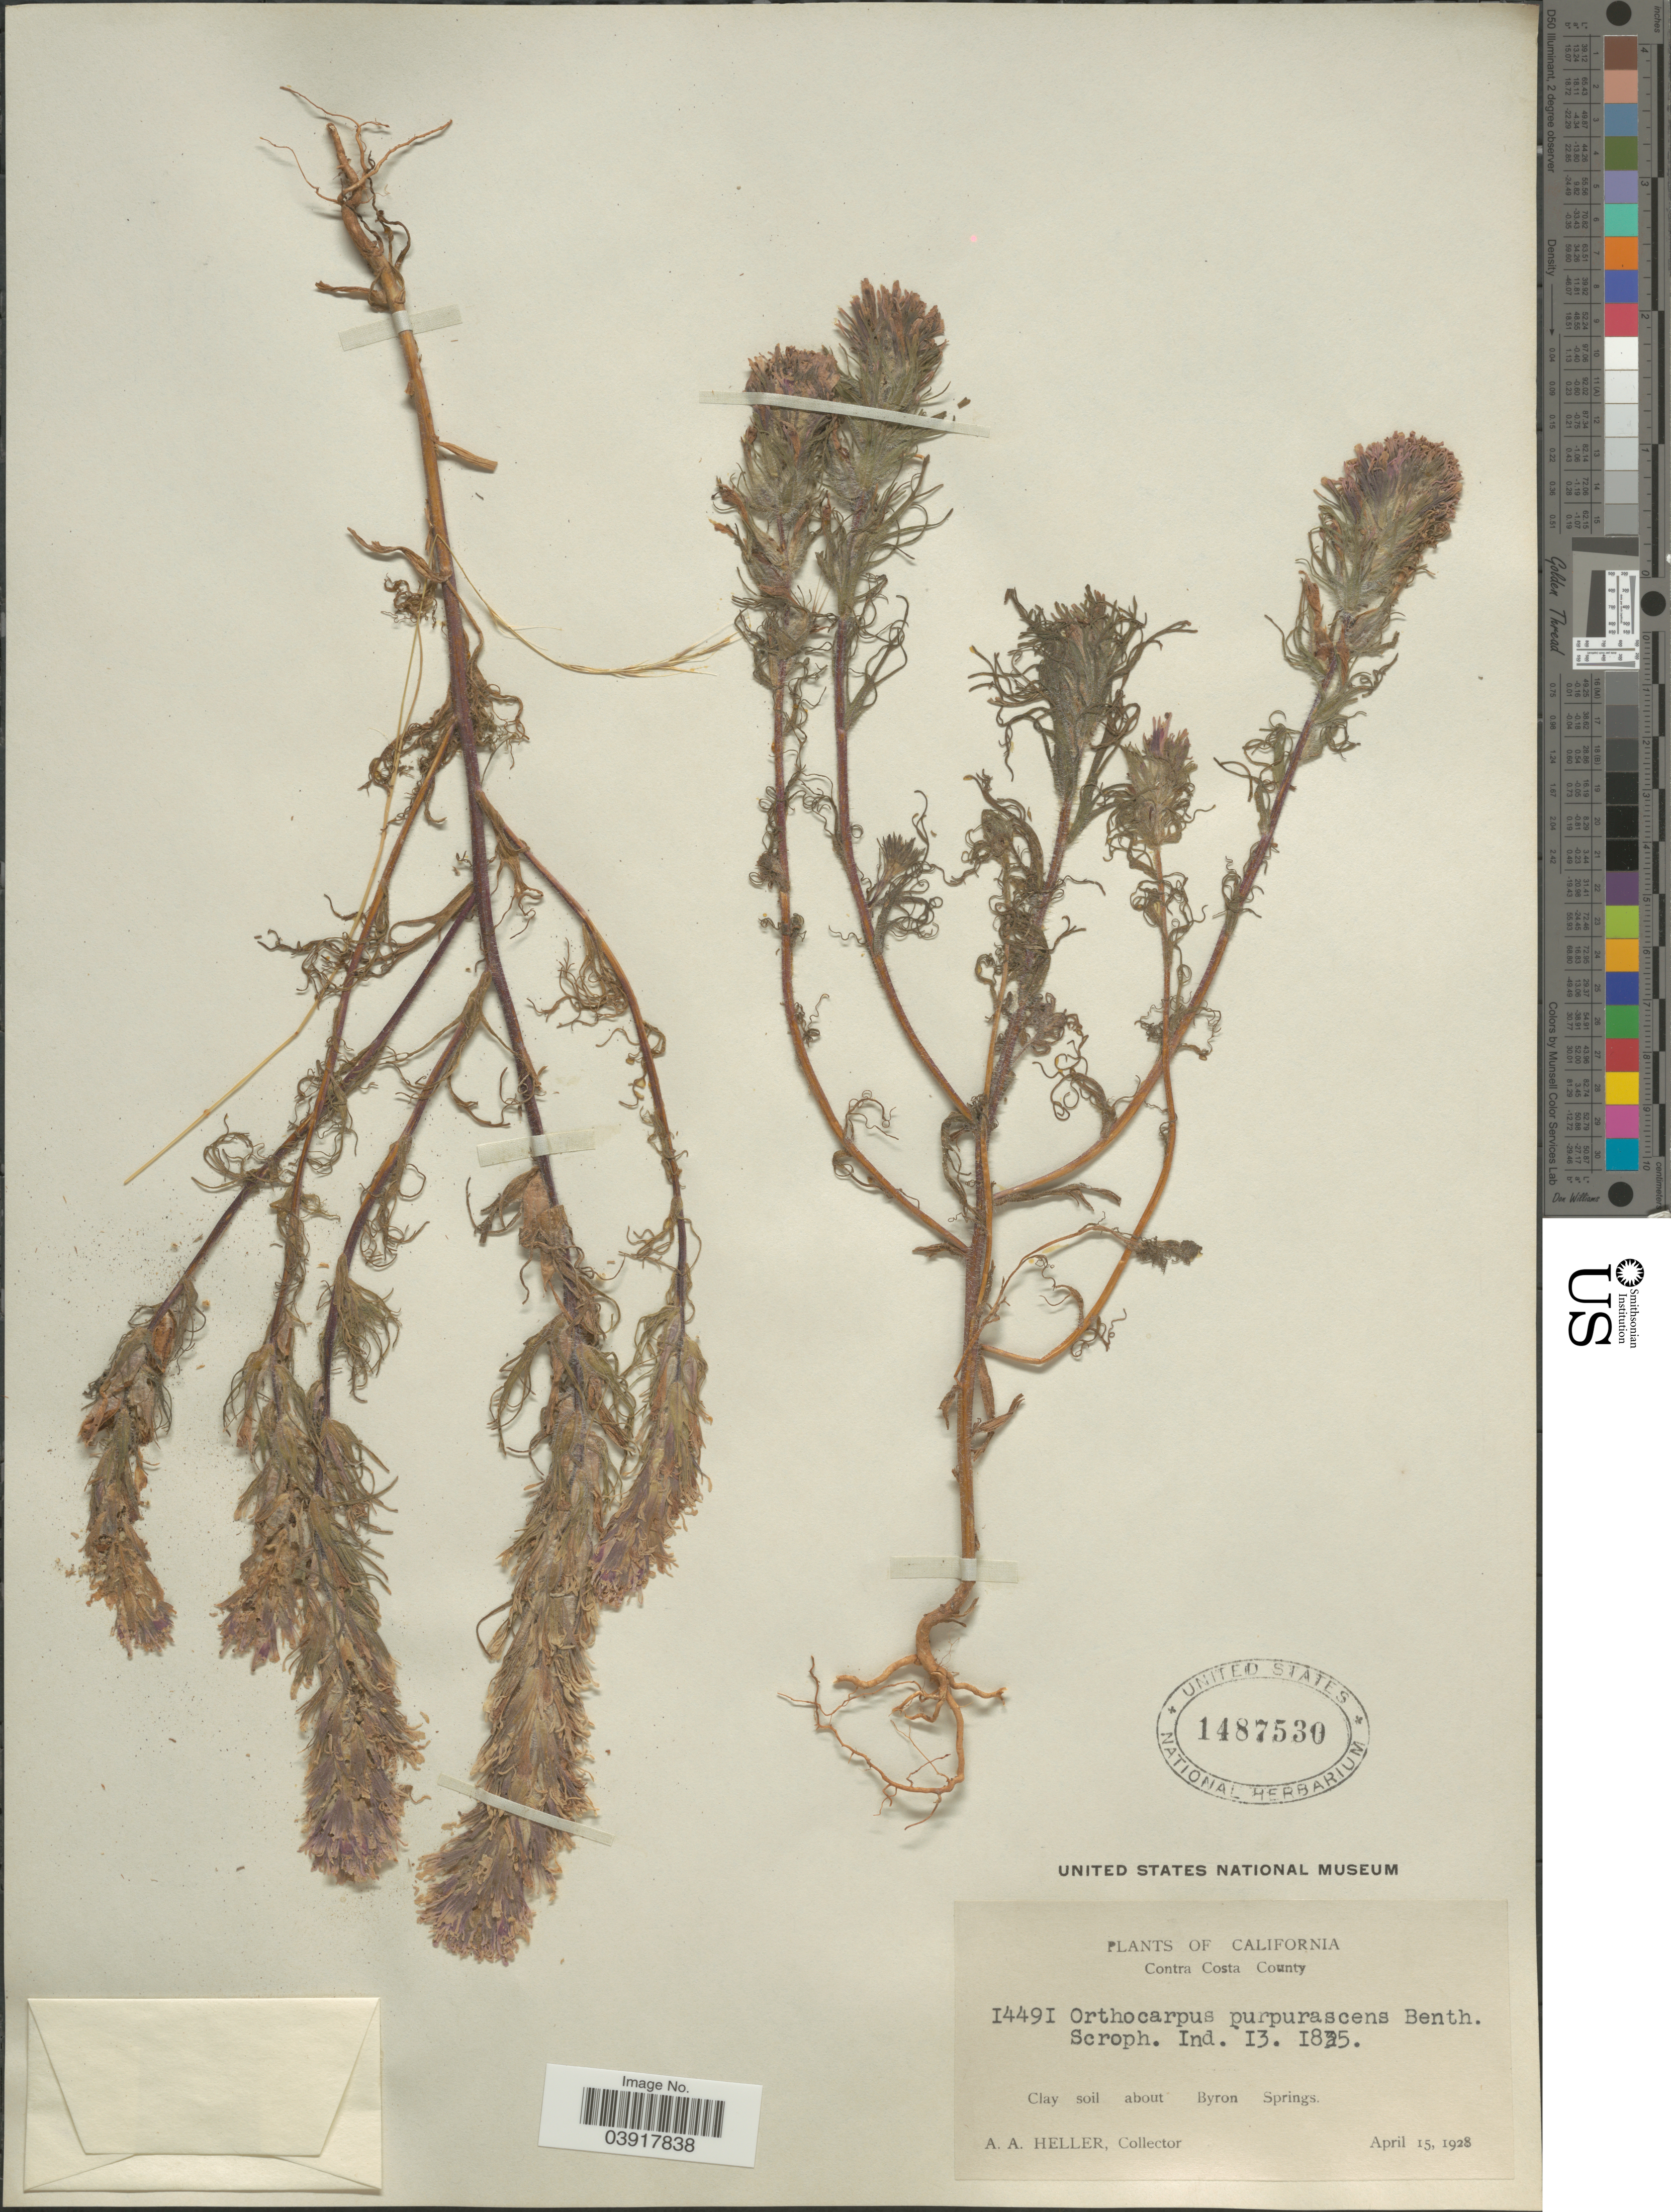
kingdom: Plantae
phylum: Tracheophyta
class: Magnoliopsida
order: Lamiales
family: Orobanchaceae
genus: Orthocarpus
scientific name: Orthocarpus purpurascens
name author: Benth.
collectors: A. A. Heller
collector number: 14491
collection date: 1928-04-15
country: United States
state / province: California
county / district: Contra Costa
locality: Contra Costa County. Clay soil about Byron Springs.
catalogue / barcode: US 1487530